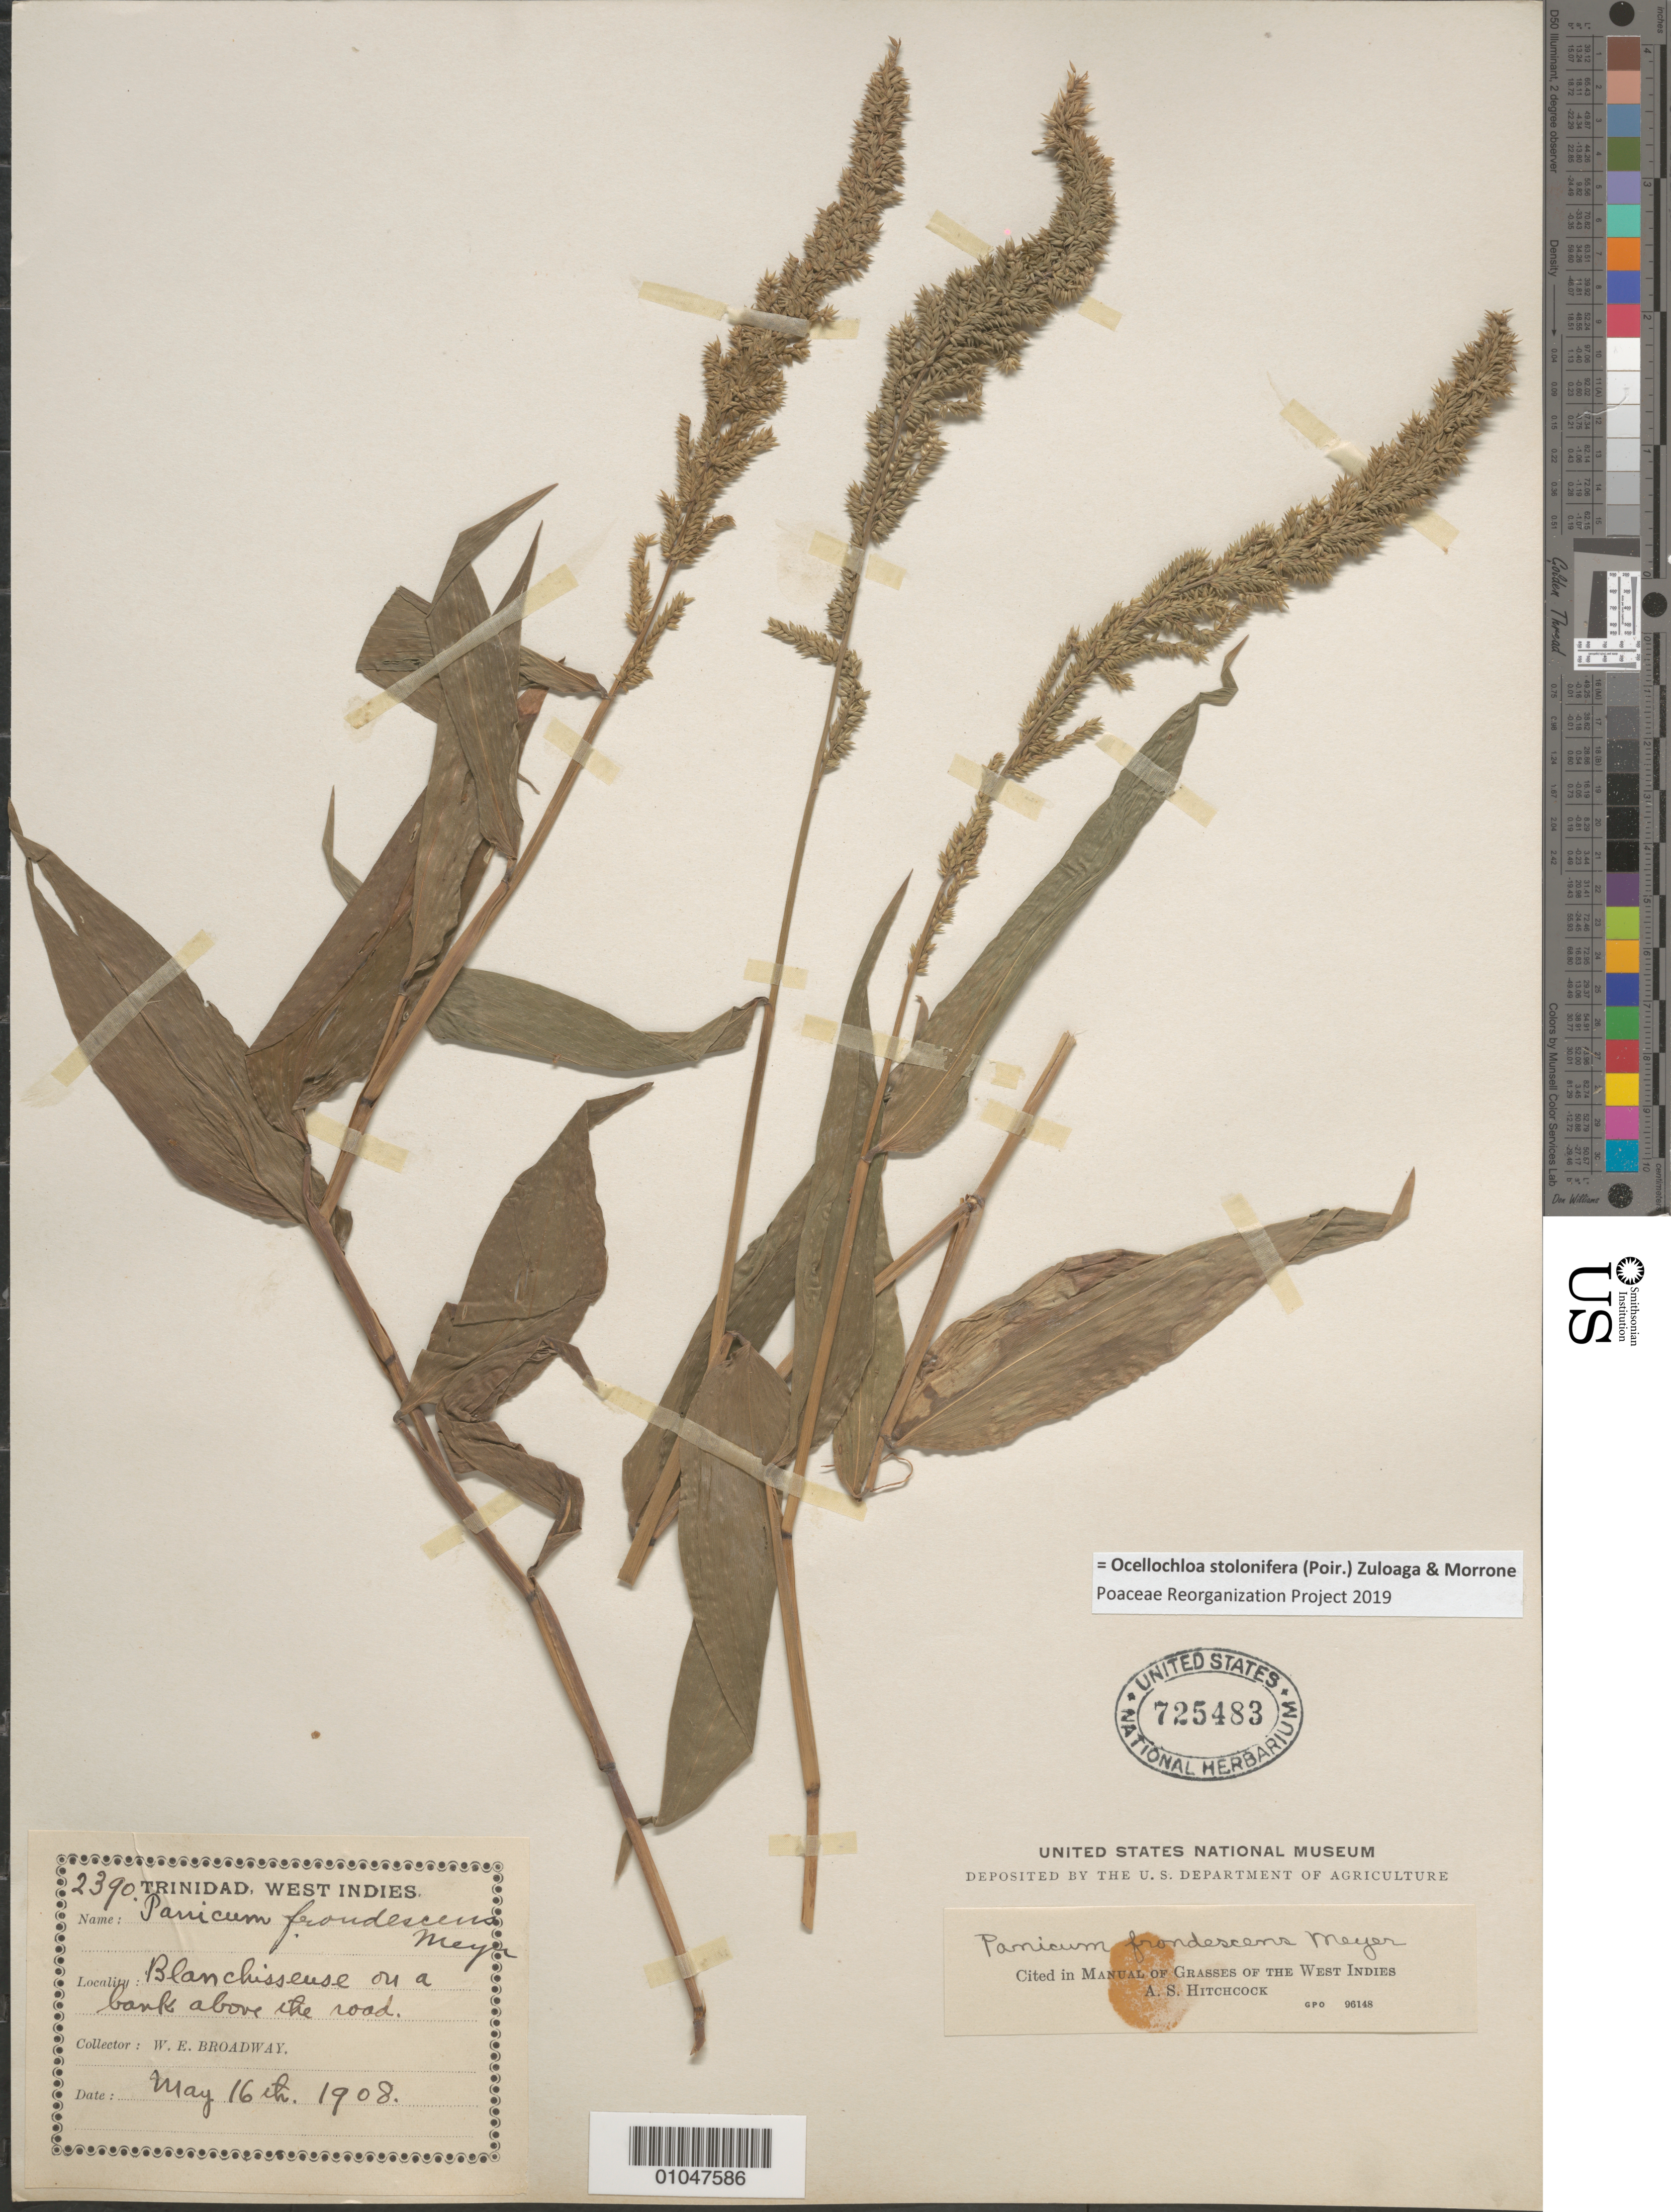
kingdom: Plantae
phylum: Tracheophyta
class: Liliopsida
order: Poales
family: Poaceae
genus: Panicum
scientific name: Panicum frondescens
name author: G. Mey.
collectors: W. E. Broadway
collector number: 2390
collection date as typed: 16 May 1908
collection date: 1908-05-16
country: Trinidad and Tobago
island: Trinidad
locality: Blanchisseuse, St. Goerge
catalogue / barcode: US 725483